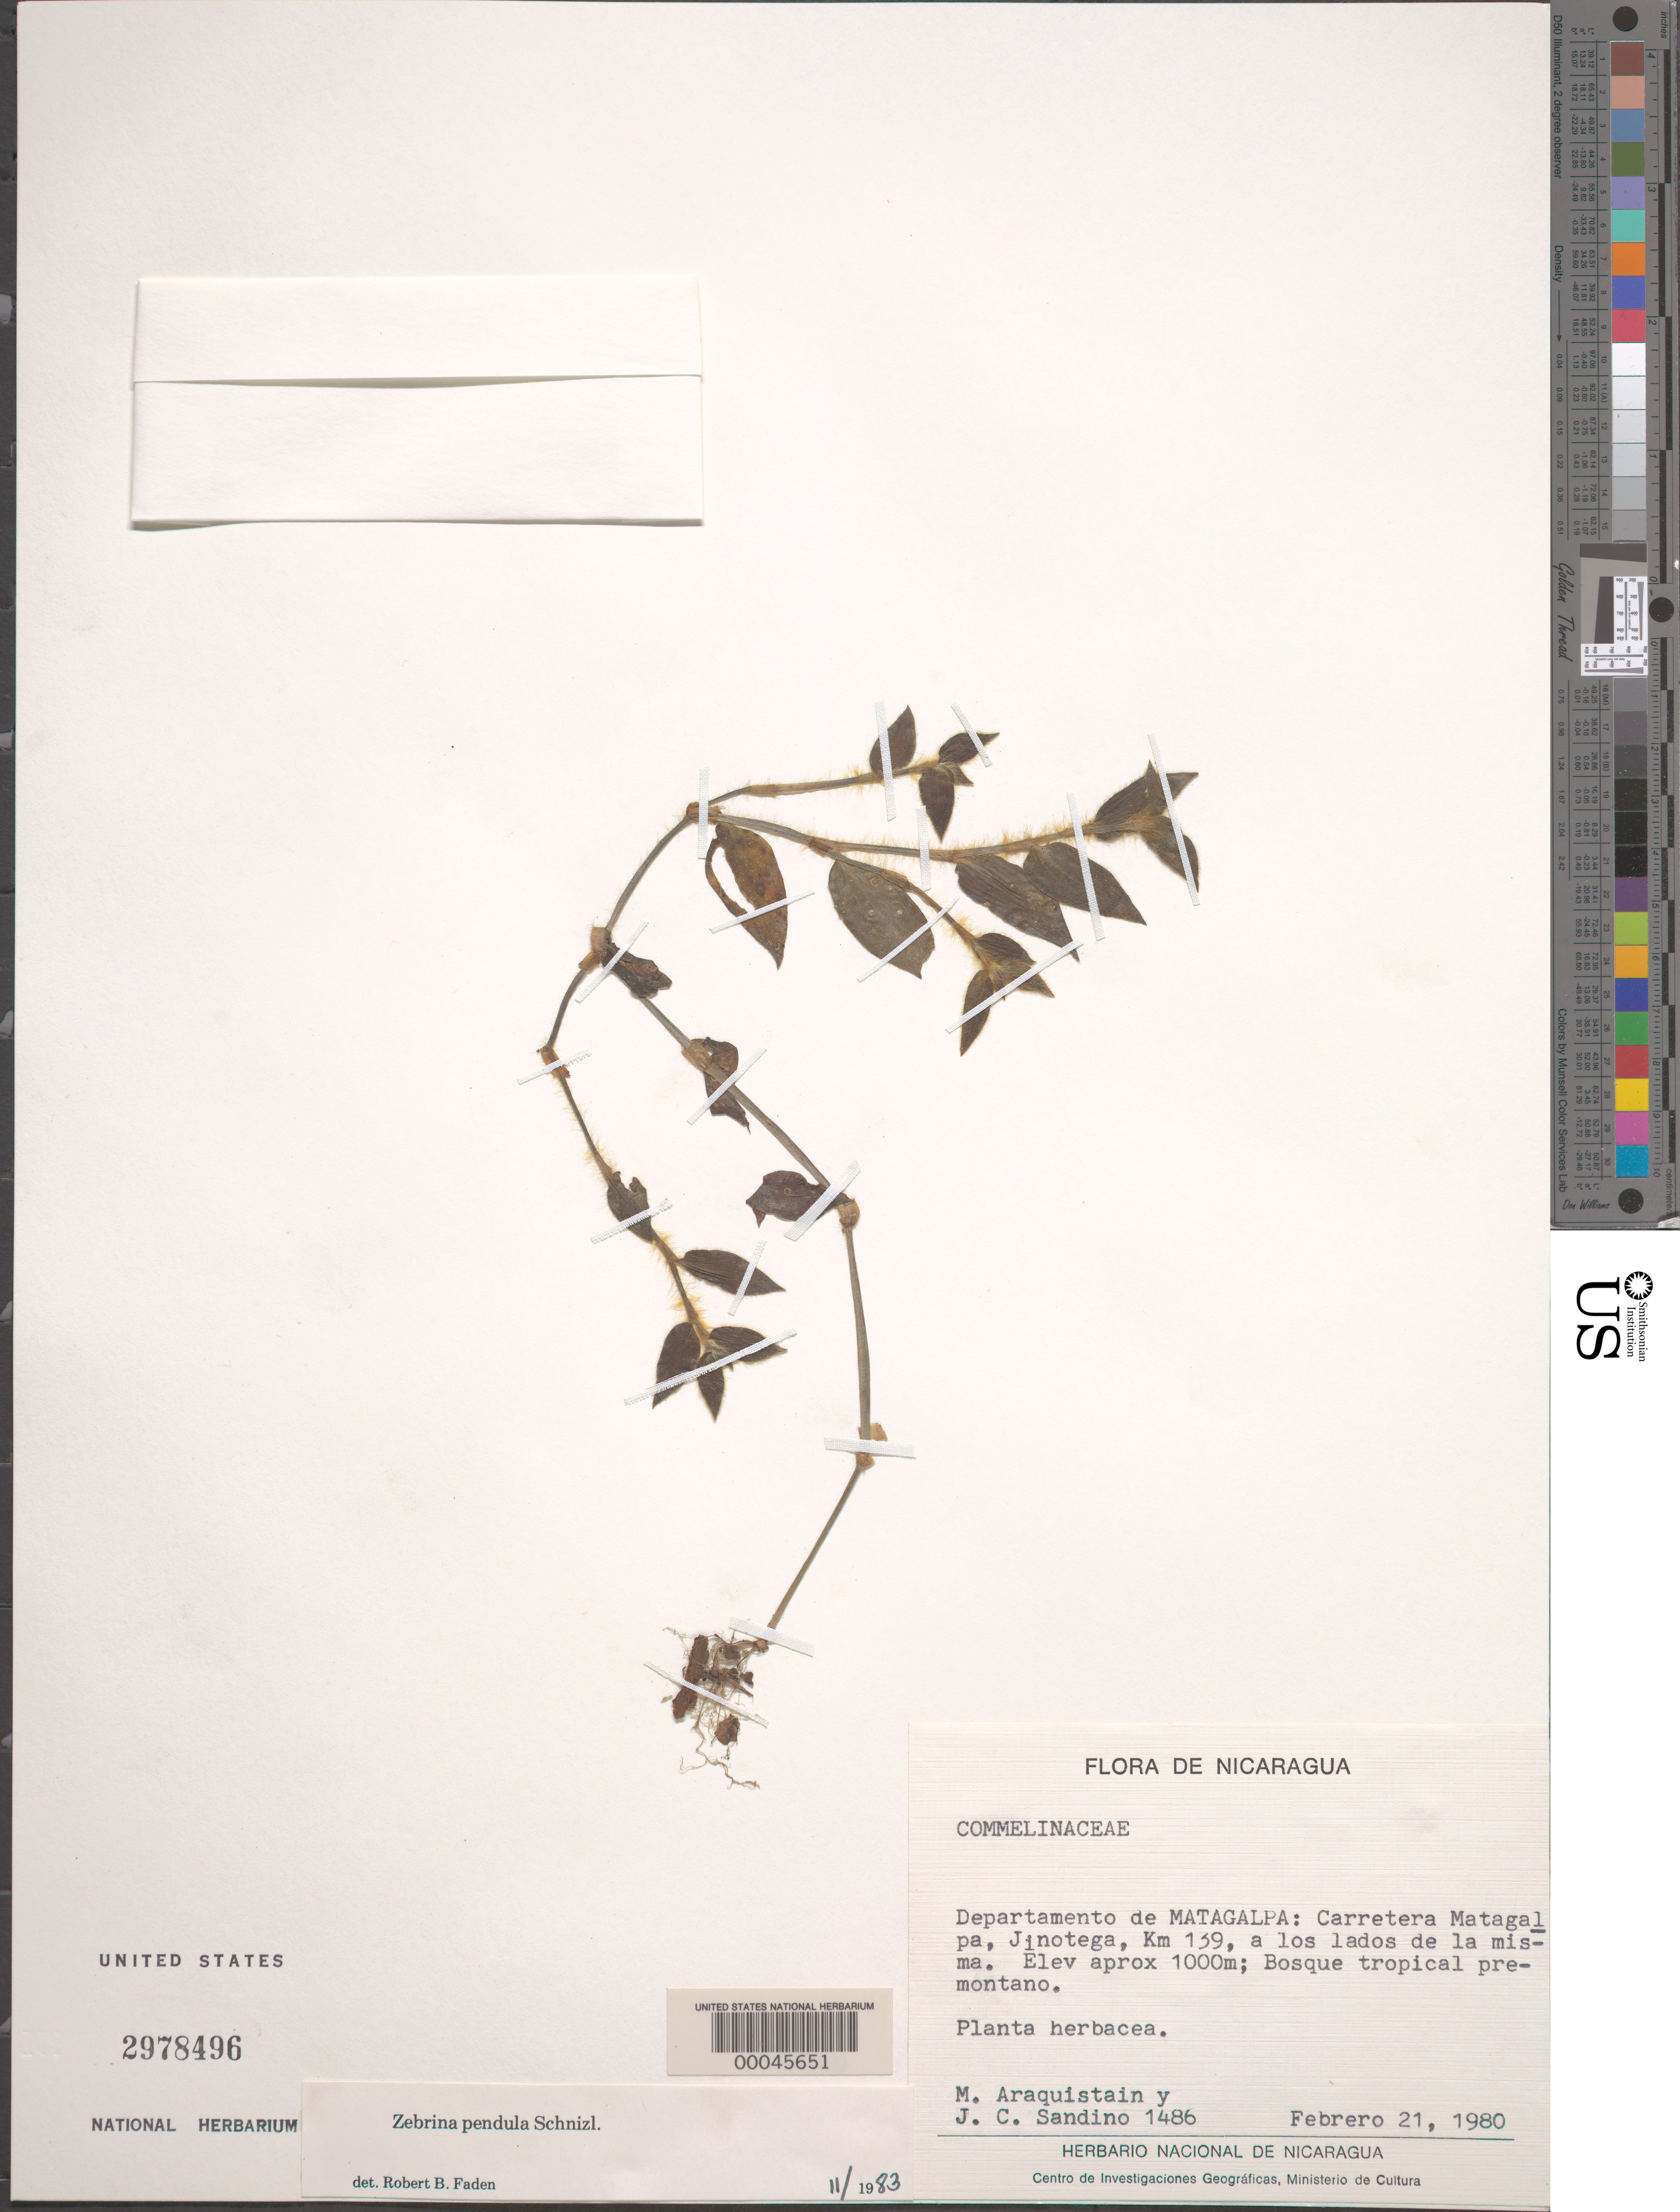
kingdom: Plantae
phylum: Tracheophyta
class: Liliopsida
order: Commelinales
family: Commelinaceae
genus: Tradescantia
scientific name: Tradescantia zebrina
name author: Bosse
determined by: Faden, Robert B., (US), Smithsonian Institution - National Museum of Natural History (UNITED STATES)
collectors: M. Araquistain & J. Sandino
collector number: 1486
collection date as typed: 21 Feb 1980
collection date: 1980-02-21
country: Nicaragua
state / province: Matagalpa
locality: Jinotega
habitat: Premontane tropical forest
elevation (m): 1000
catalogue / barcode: US 2978496